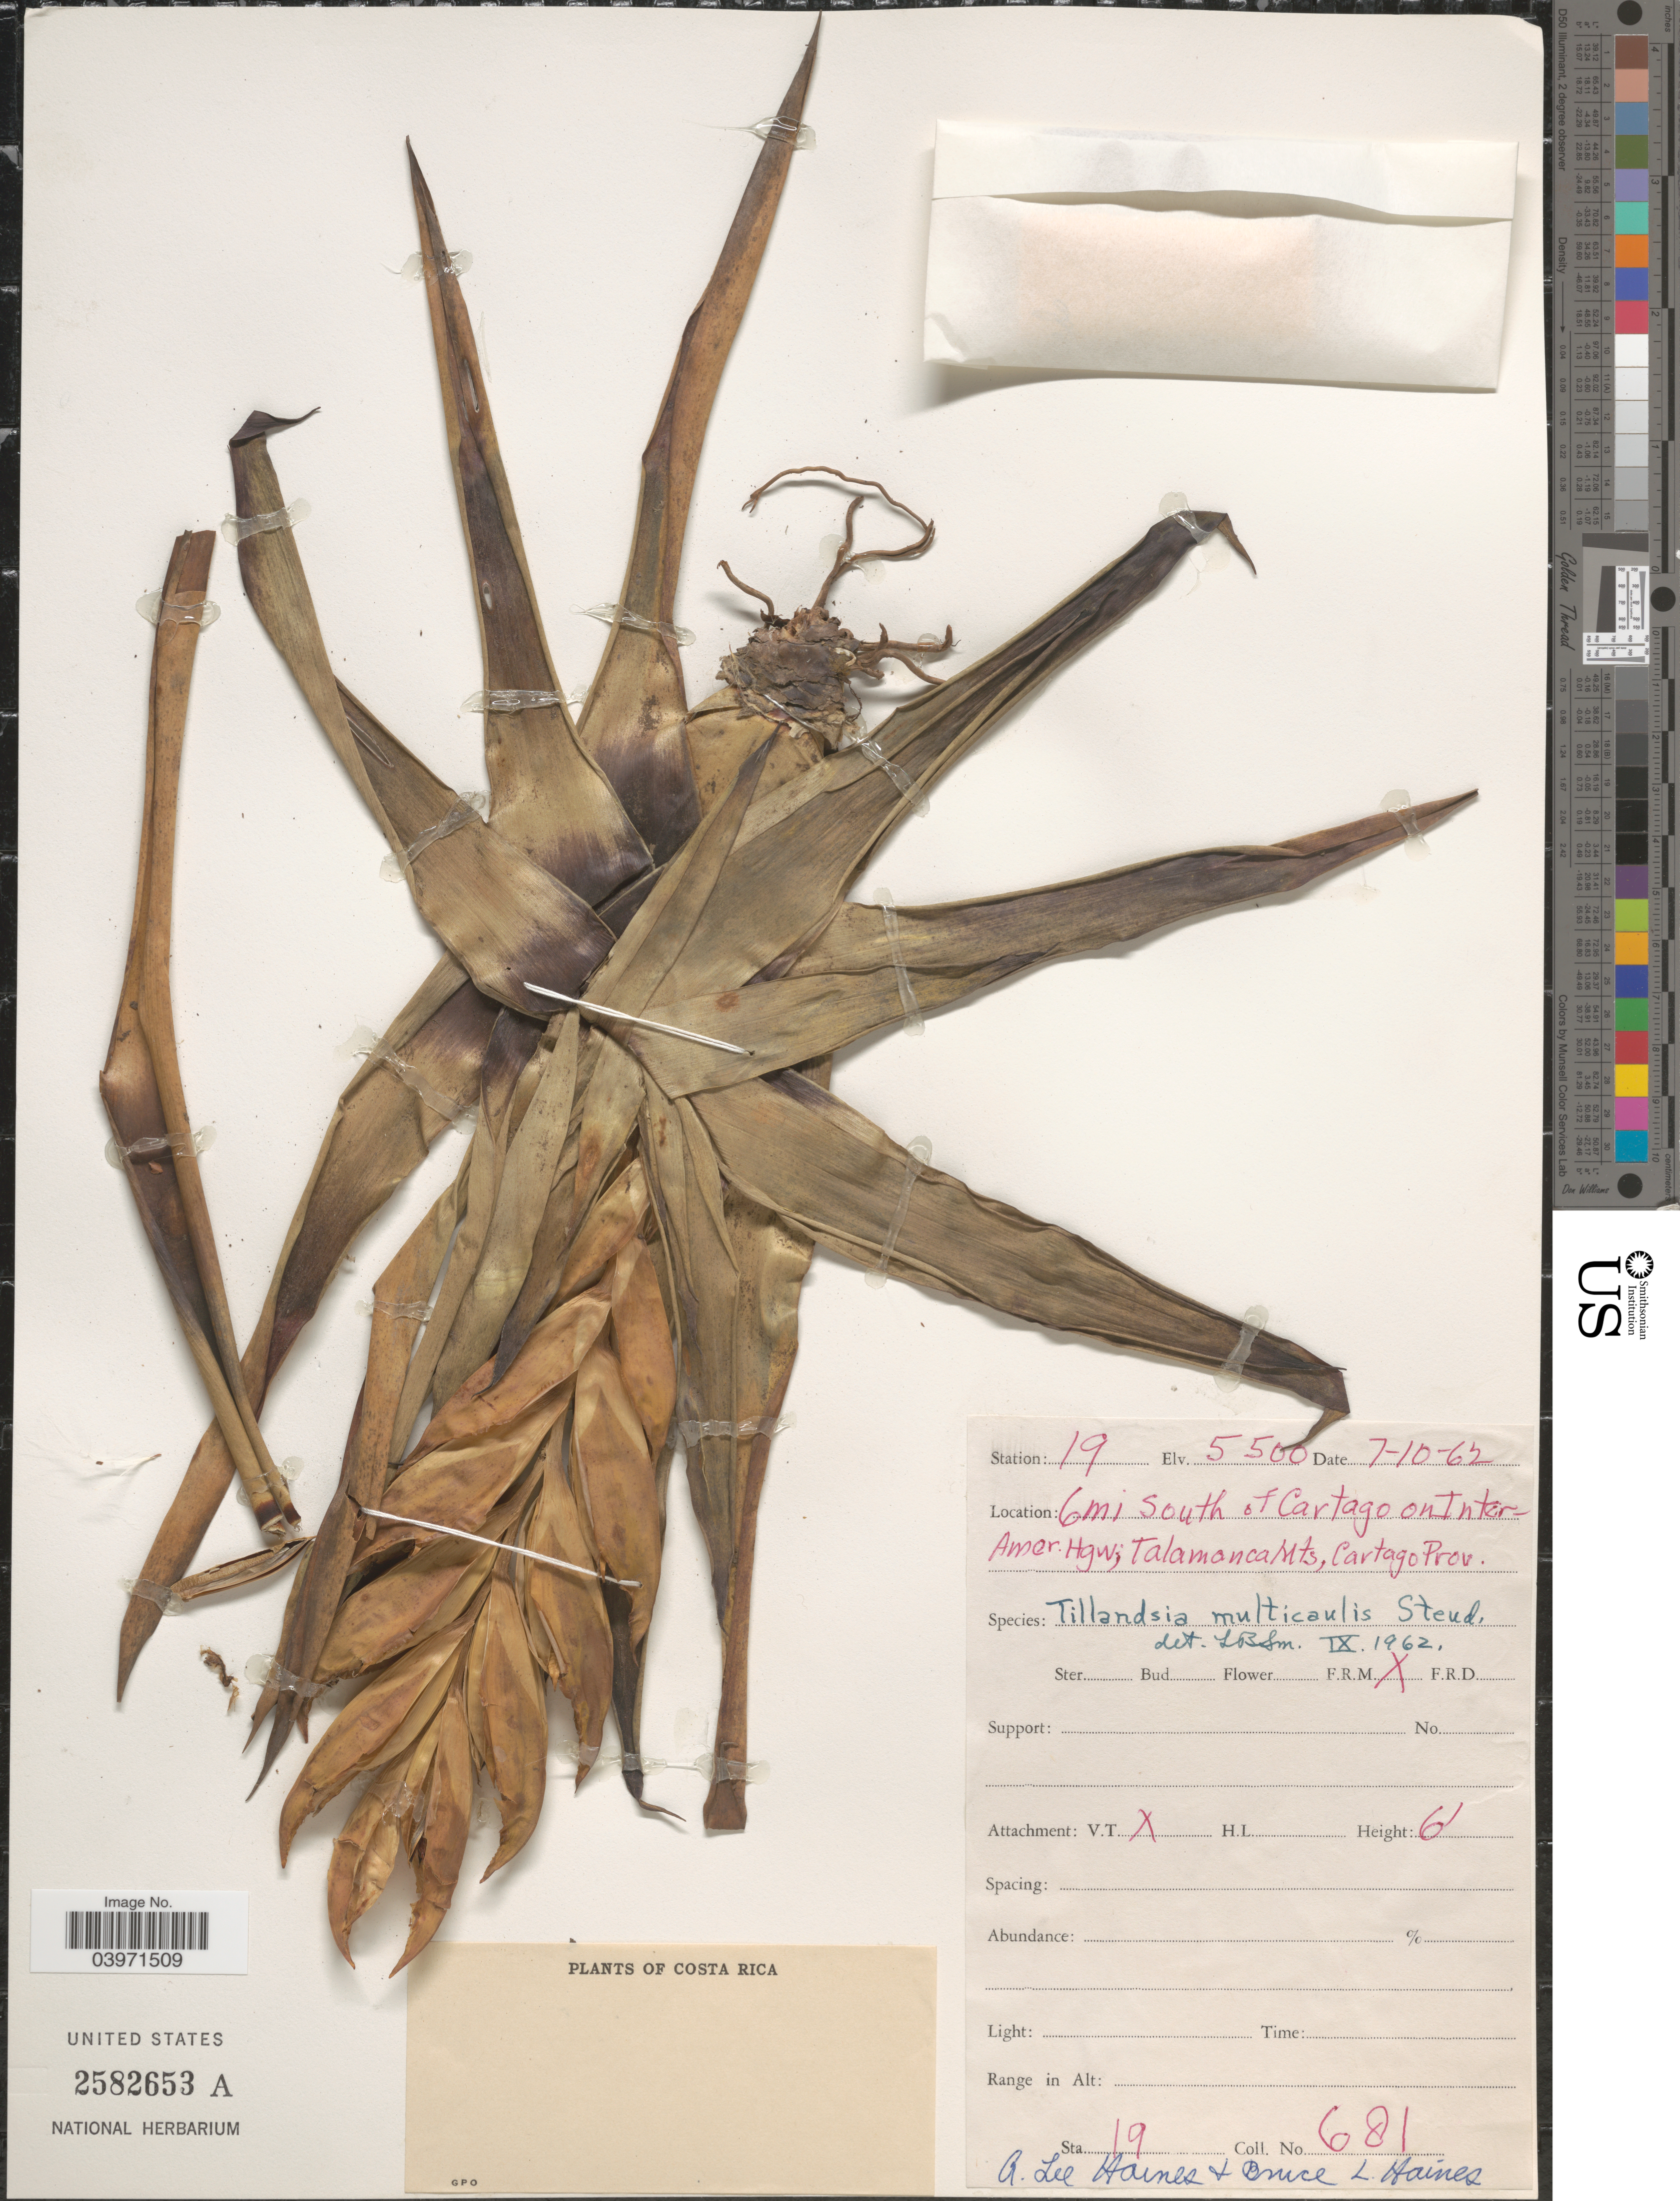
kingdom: Plantae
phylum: Tracheophyta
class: Liliopsida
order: Poales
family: Bromeliaceae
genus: Tillandsia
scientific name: Tillandsia multicaulis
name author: Steud.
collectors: A. L. Haines & B. L. Haines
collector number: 681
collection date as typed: Transcribed d/m/y: 7/10/62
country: Costa Rica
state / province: Cartago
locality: Station: 19. 6 mi South of Cartago on Interamer. Hgw; Talamanca Mts.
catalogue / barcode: US 2582653A